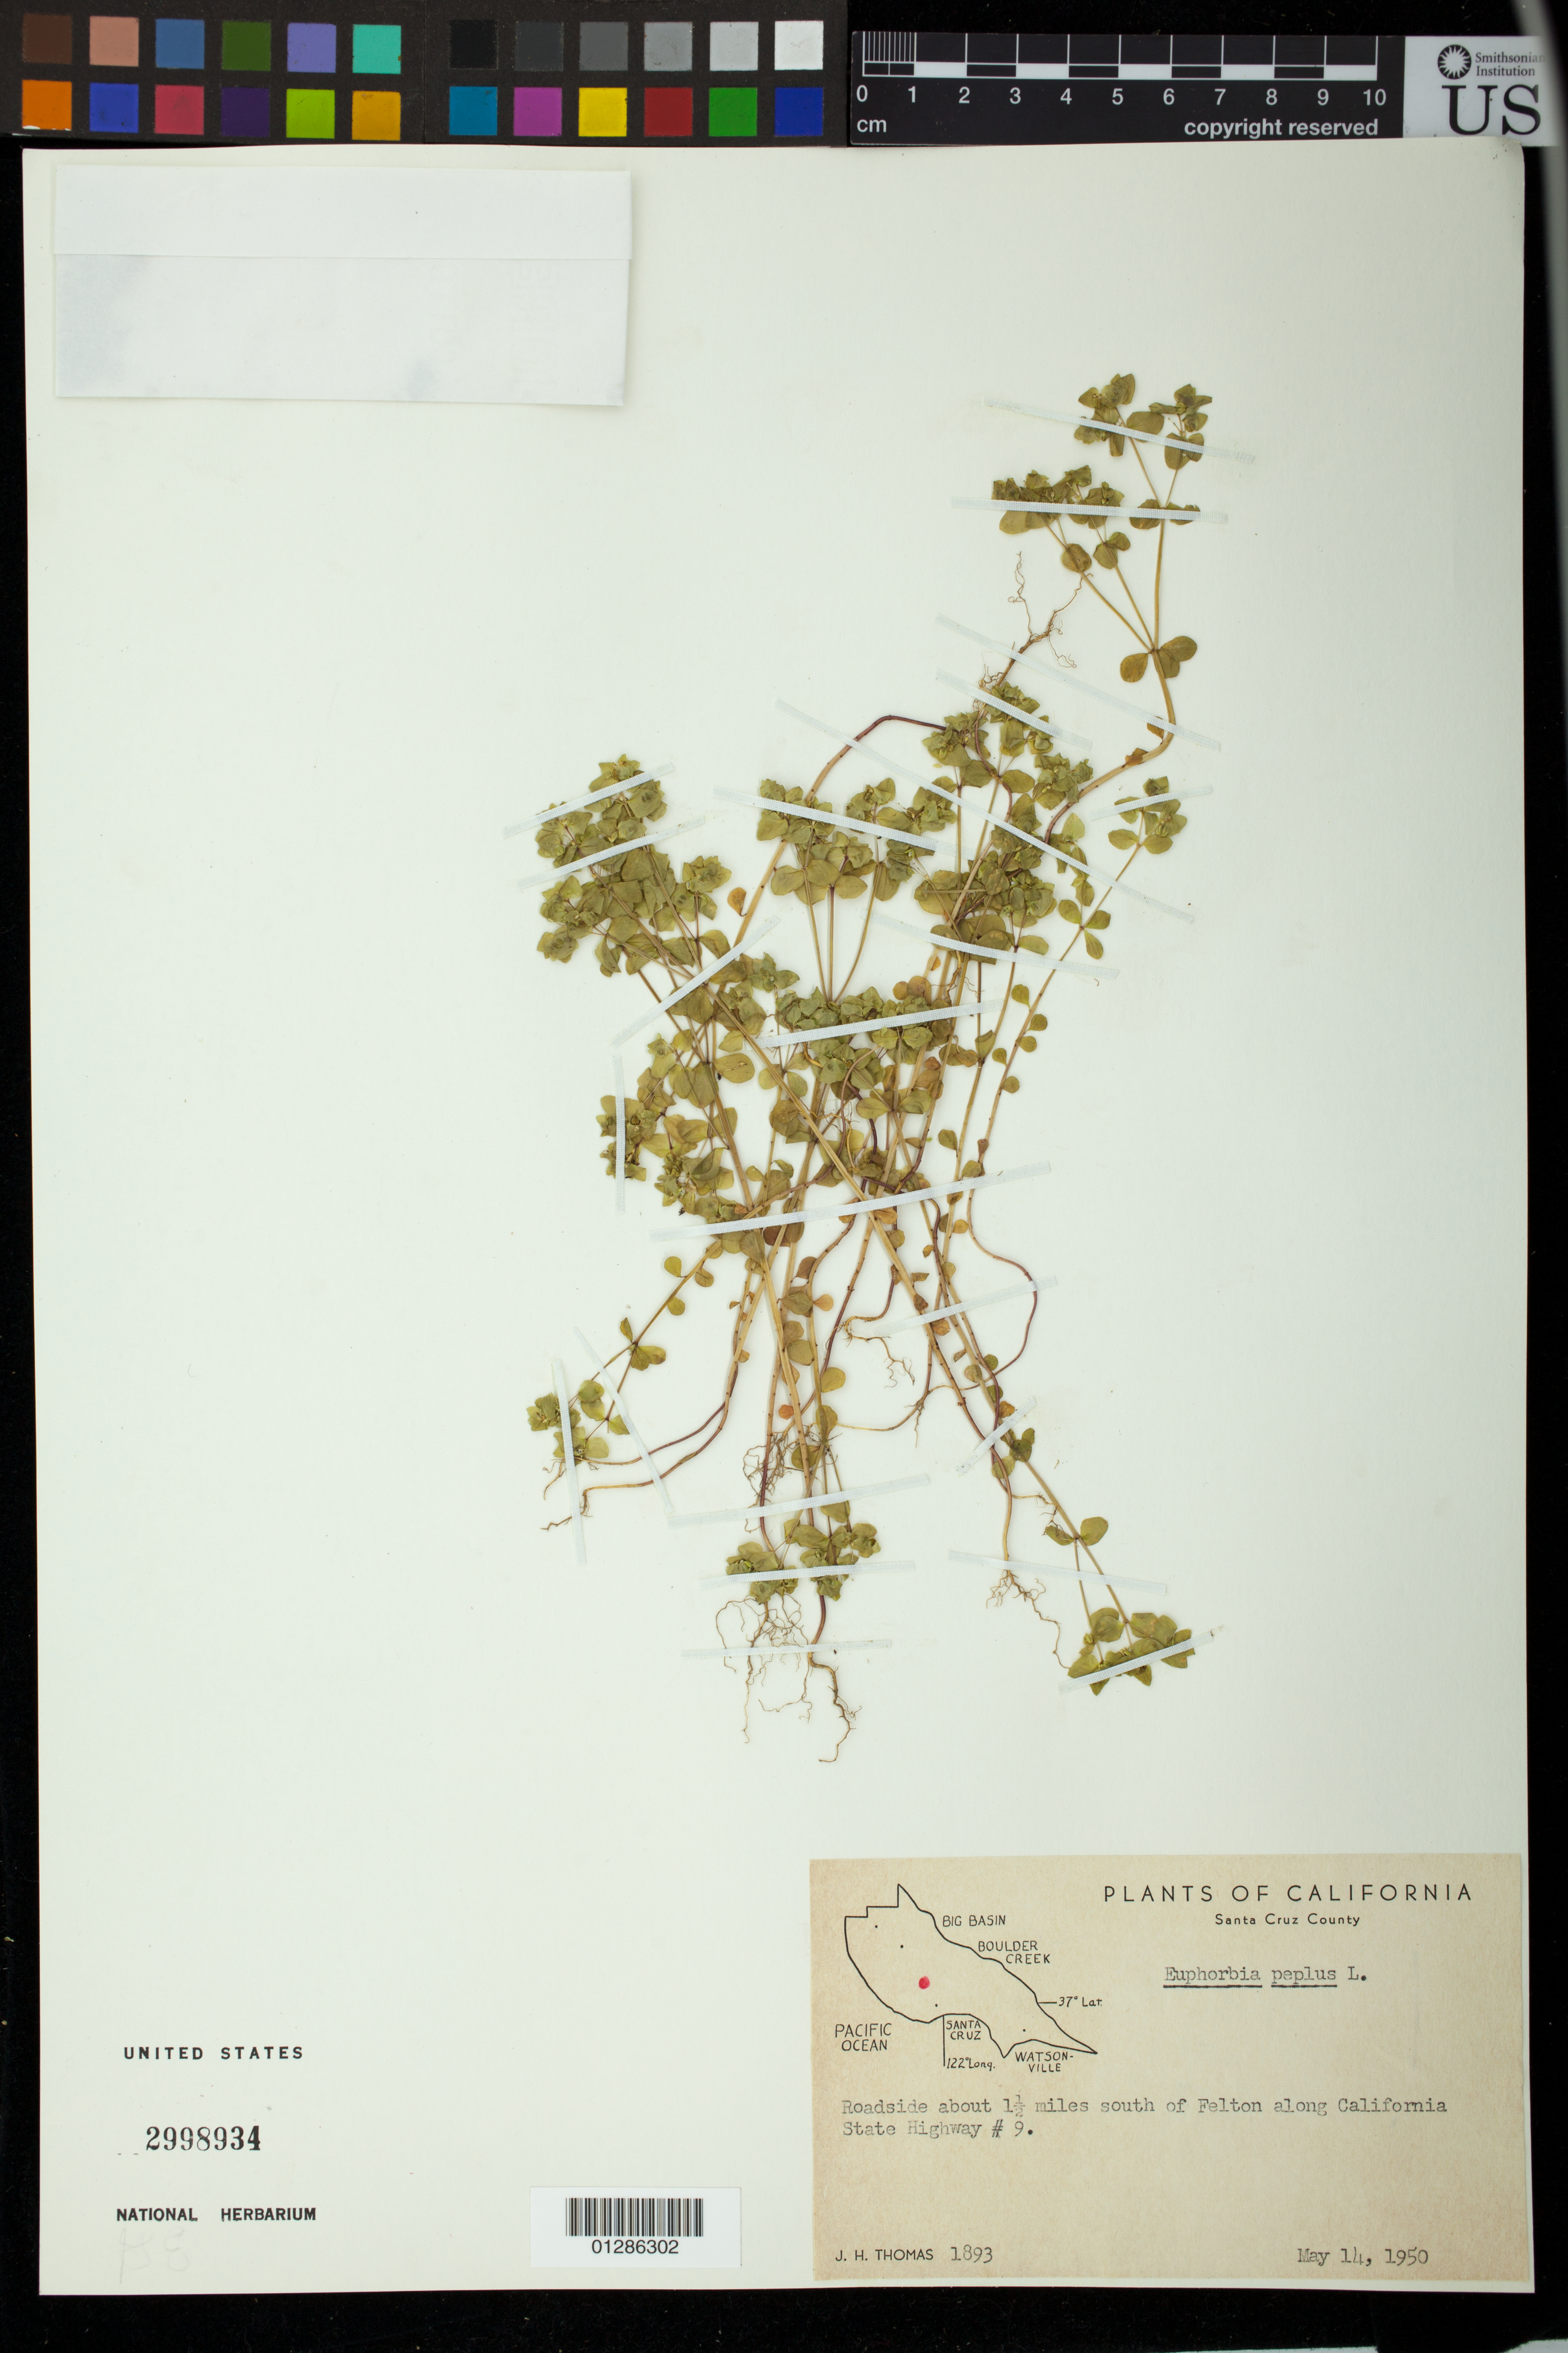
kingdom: Plantae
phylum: Tracheophyta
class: Magnoliopsida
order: Malpighiales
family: Euphorbiaceae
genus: Euphorbia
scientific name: Euphorbia peplus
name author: L.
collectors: J. H. Thomas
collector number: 1893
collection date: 1950-05-14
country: United States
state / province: California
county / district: Santa Cruz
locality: Roadside about 1 1/2 miles south of Felton along California State Highway #9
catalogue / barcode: US 2998934